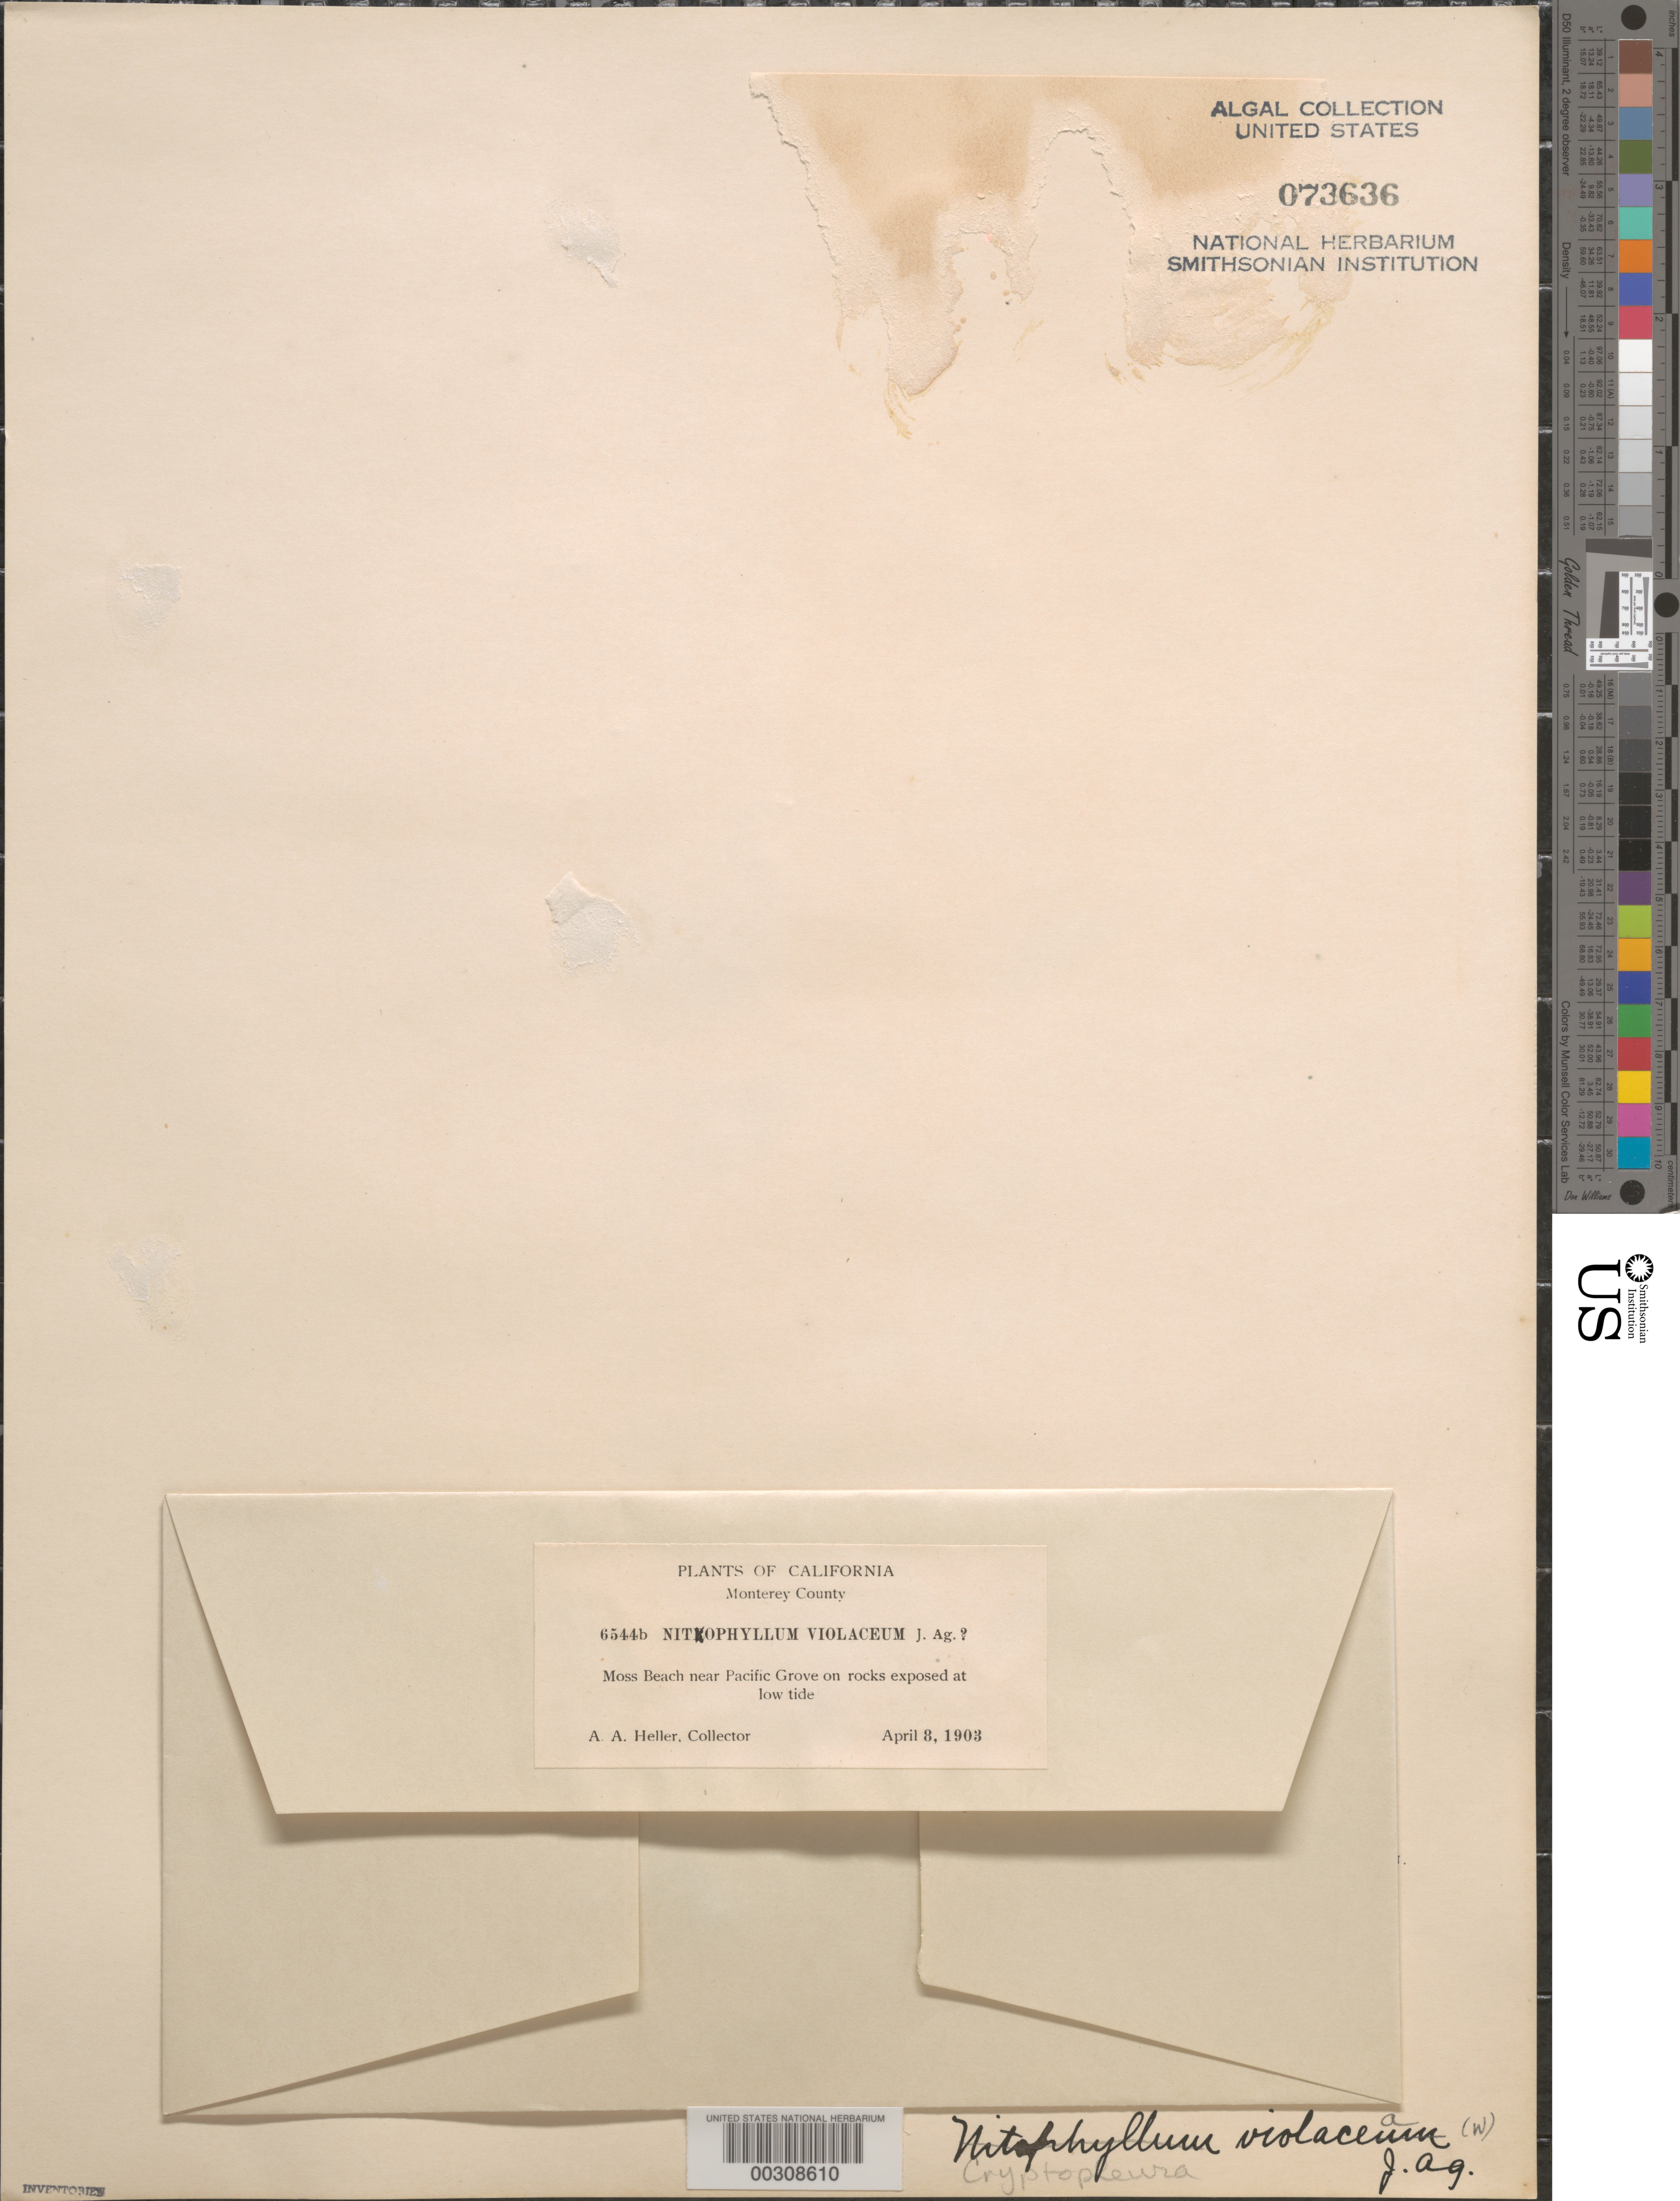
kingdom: Plantae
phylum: Rhodophyta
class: Florideophyceae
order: Ceramiales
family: Delesseriaceae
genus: Cryptopleura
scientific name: Cryptopleura violacea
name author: (J. Ag.) Kylin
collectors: A. A. Heller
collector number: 6544b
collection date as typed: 08 Apr 1903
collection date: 1903-04-08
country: United States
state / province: California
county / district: Monterey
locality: Moss Beach, near Pacific Grove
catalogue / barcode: US 73636